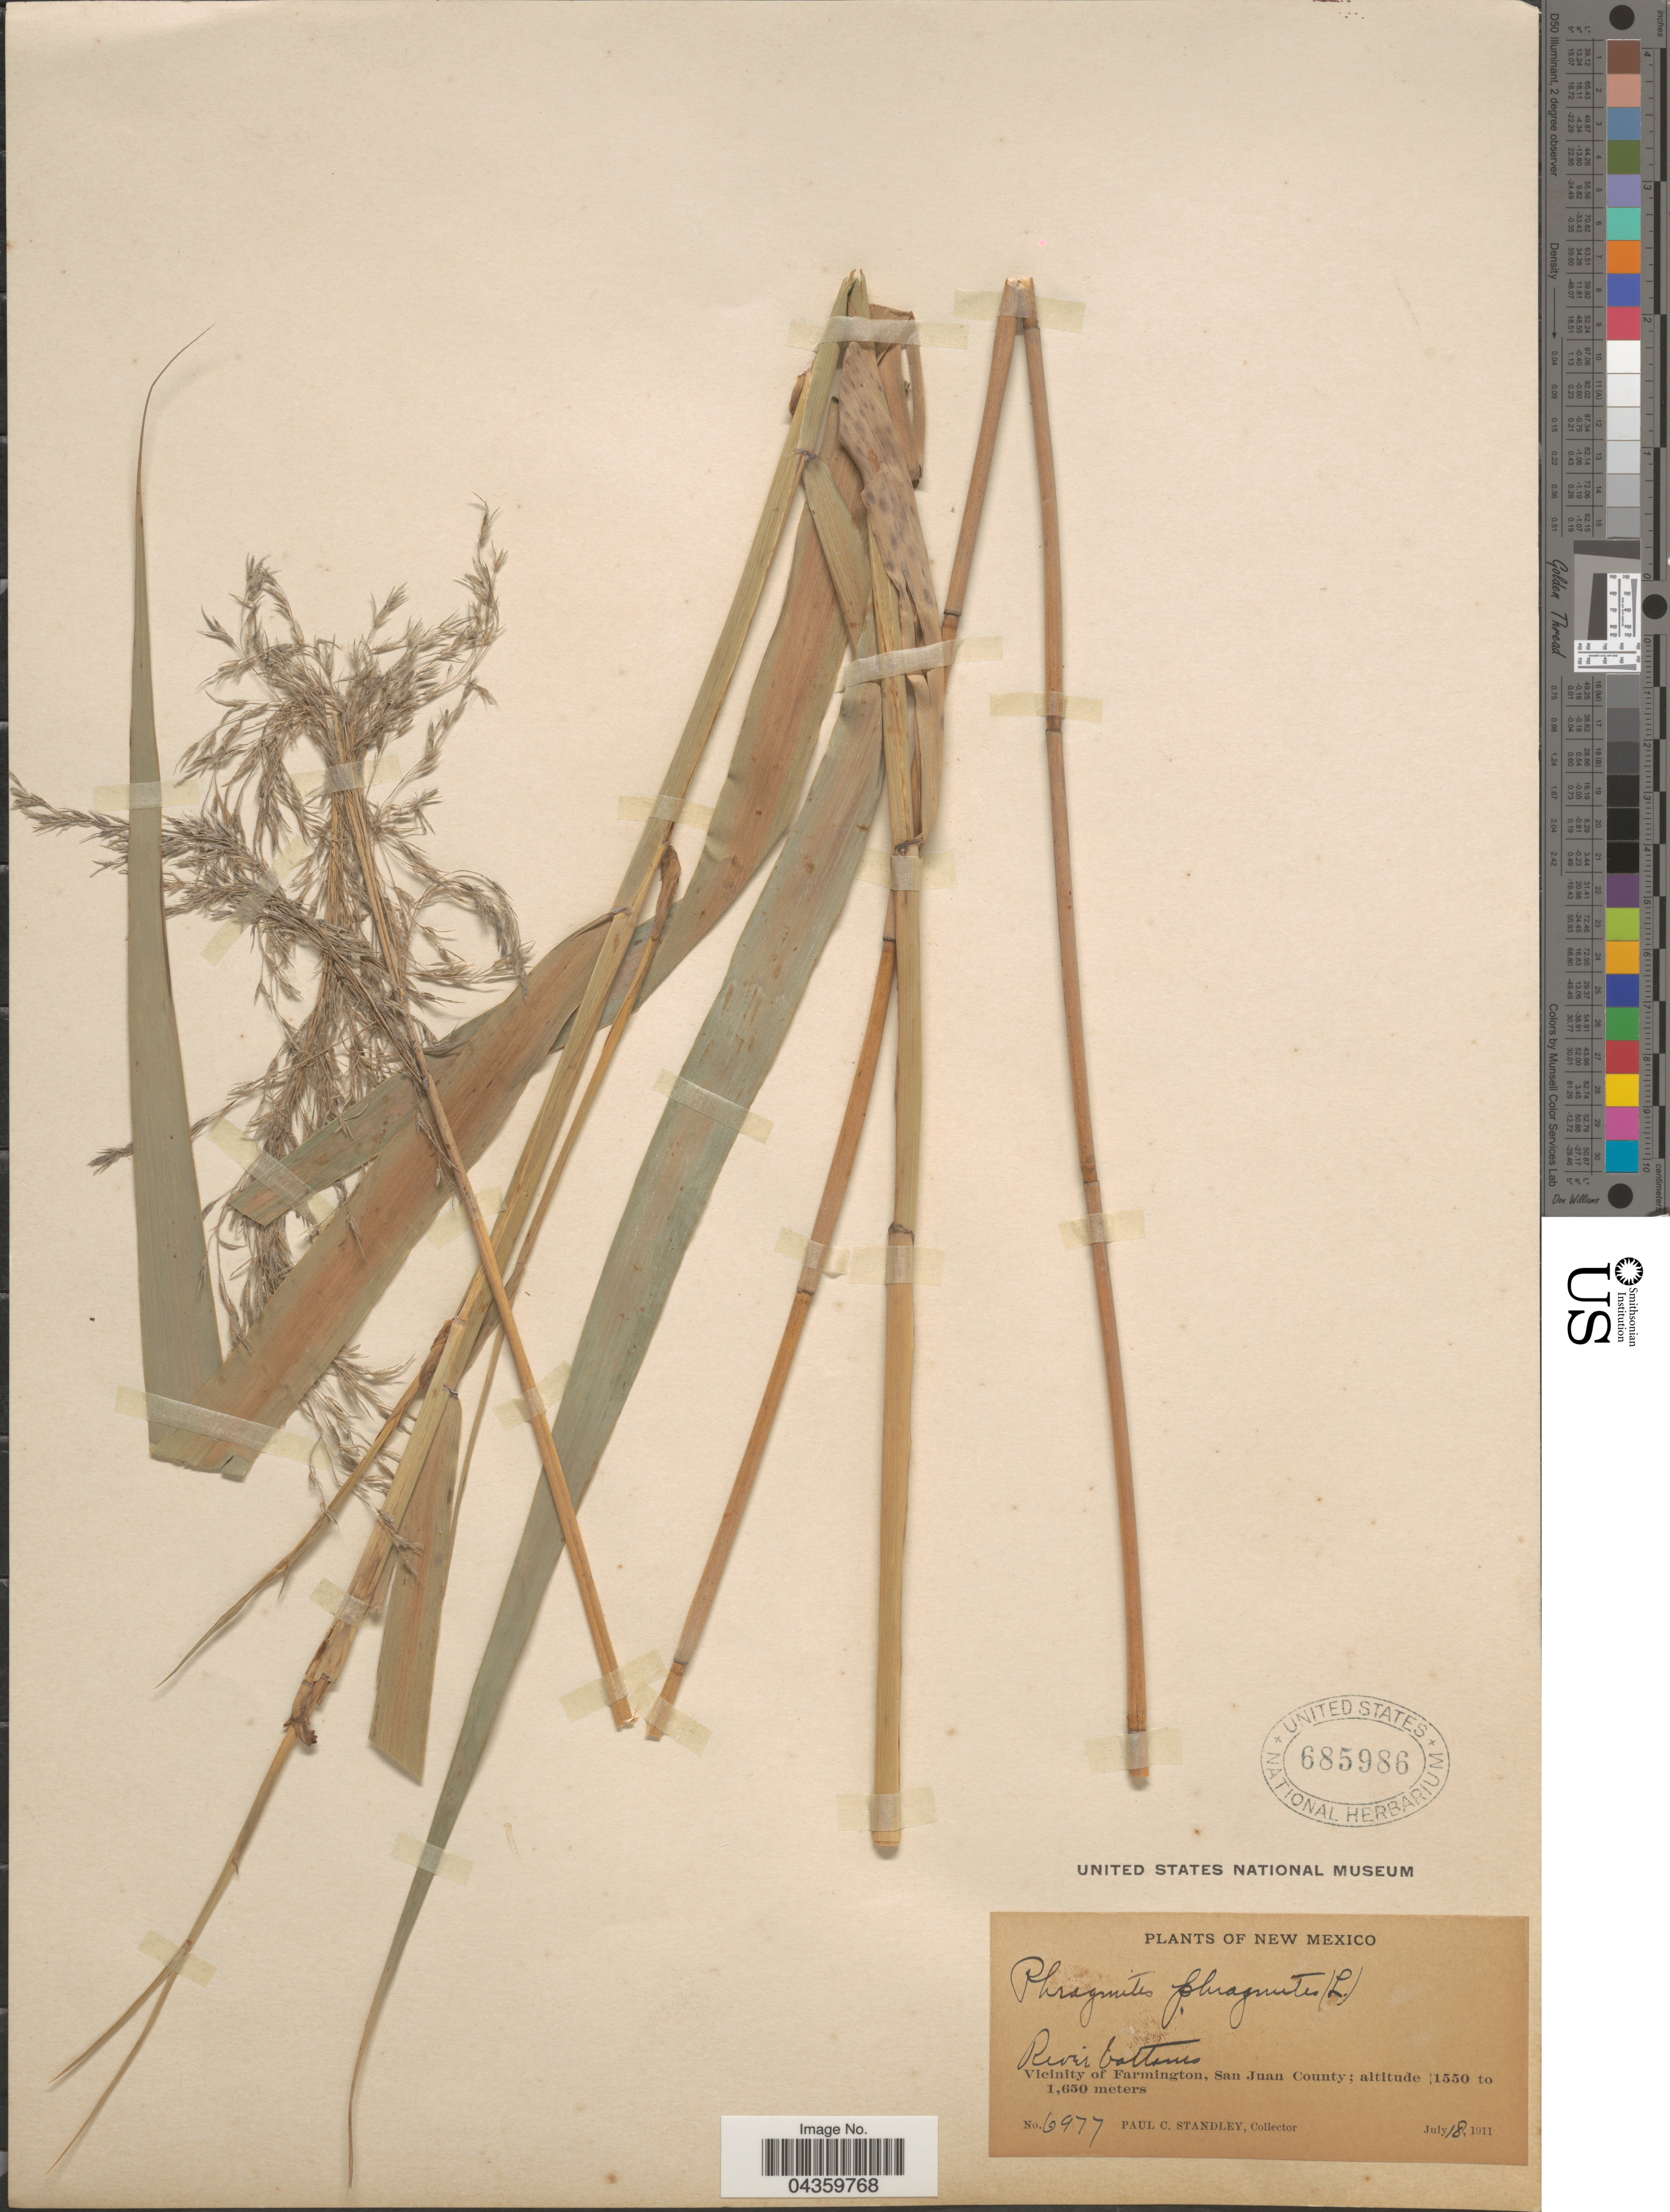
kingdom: Plantae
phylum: Tracheophyta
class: Liliopsida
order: Poales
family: Poaceae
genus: Phragmites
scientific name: Phragmites australis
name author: (Cav.) Trin. ex Steud.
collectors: P. C. Standley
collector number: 6977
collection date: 1911-07-18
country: United States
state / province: New Mexico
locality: River bottoms. Vicinity of Farmington, San Juan County.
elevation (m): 1550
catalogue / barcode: US 685986